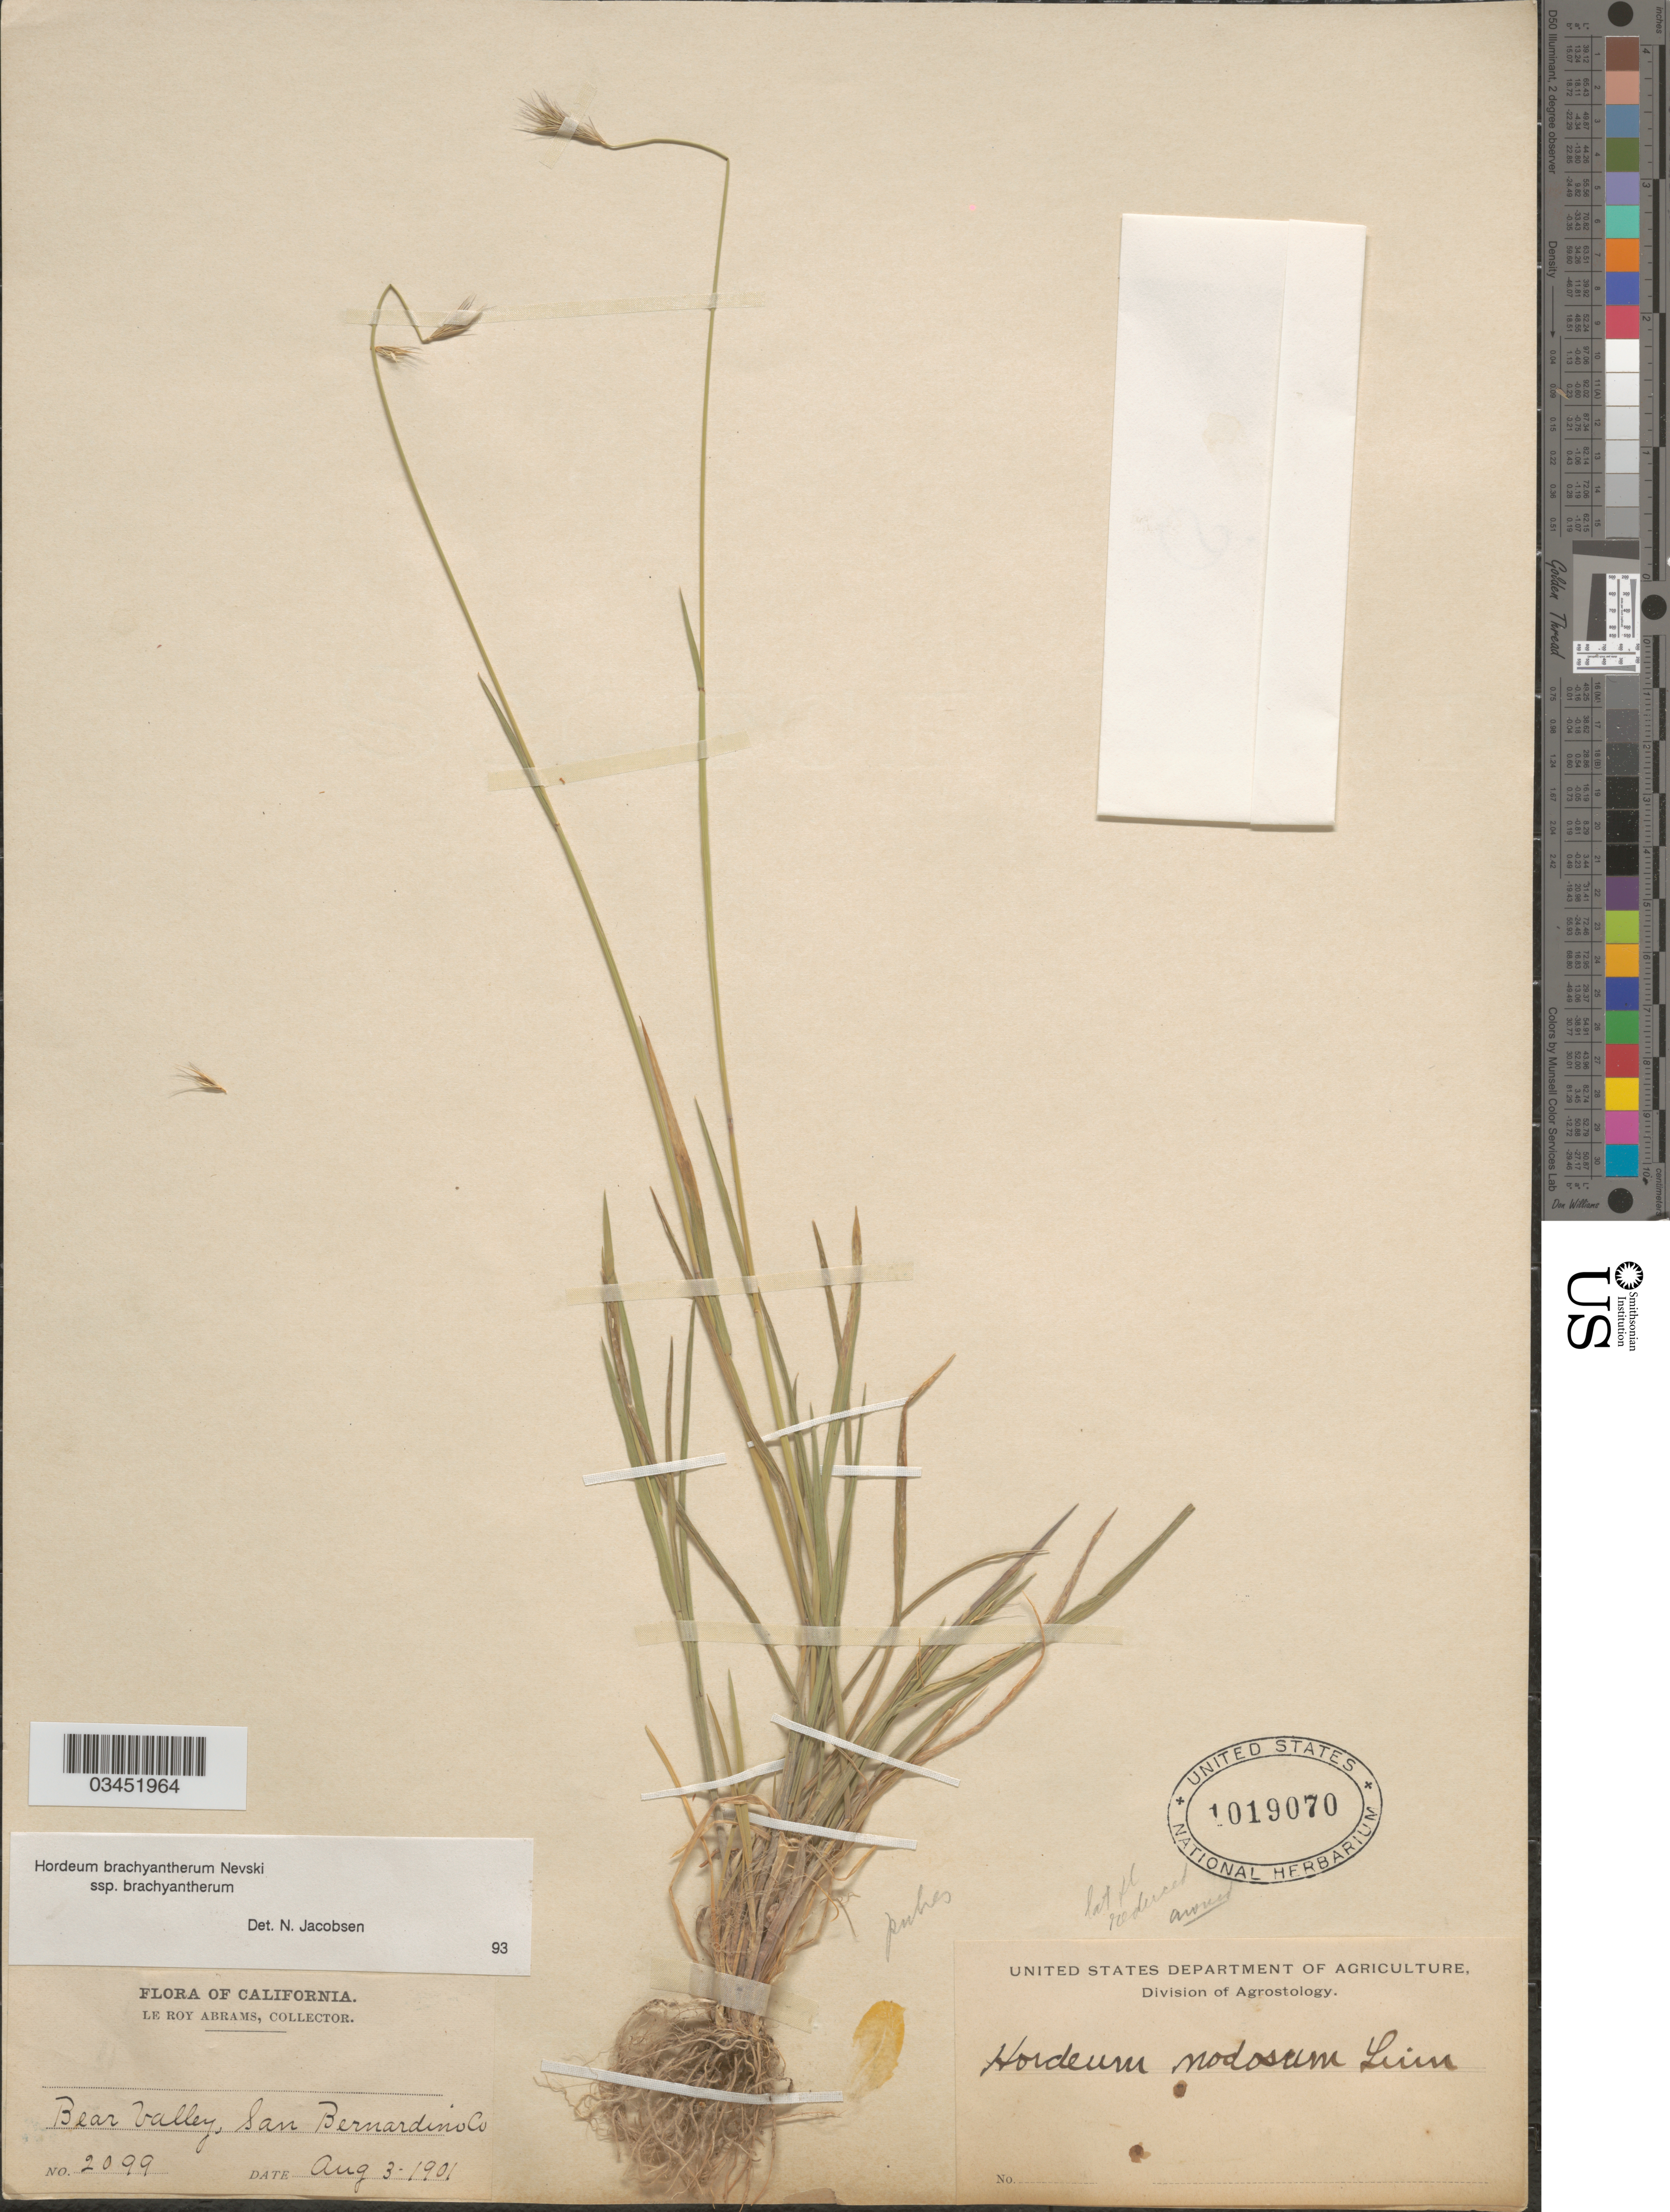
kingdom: Plantae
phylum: Tracheophyta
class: Liliopsida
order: Poales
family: Poaceae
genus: Hordeum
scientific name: Hordeum brachyantherum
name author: Nevski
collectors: L. Abrams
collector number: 2099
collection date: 1901-08-03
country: United States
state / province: California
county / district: San Bernardino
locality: Bear Valley, San Bernardino Co.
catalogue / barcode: US 1019070